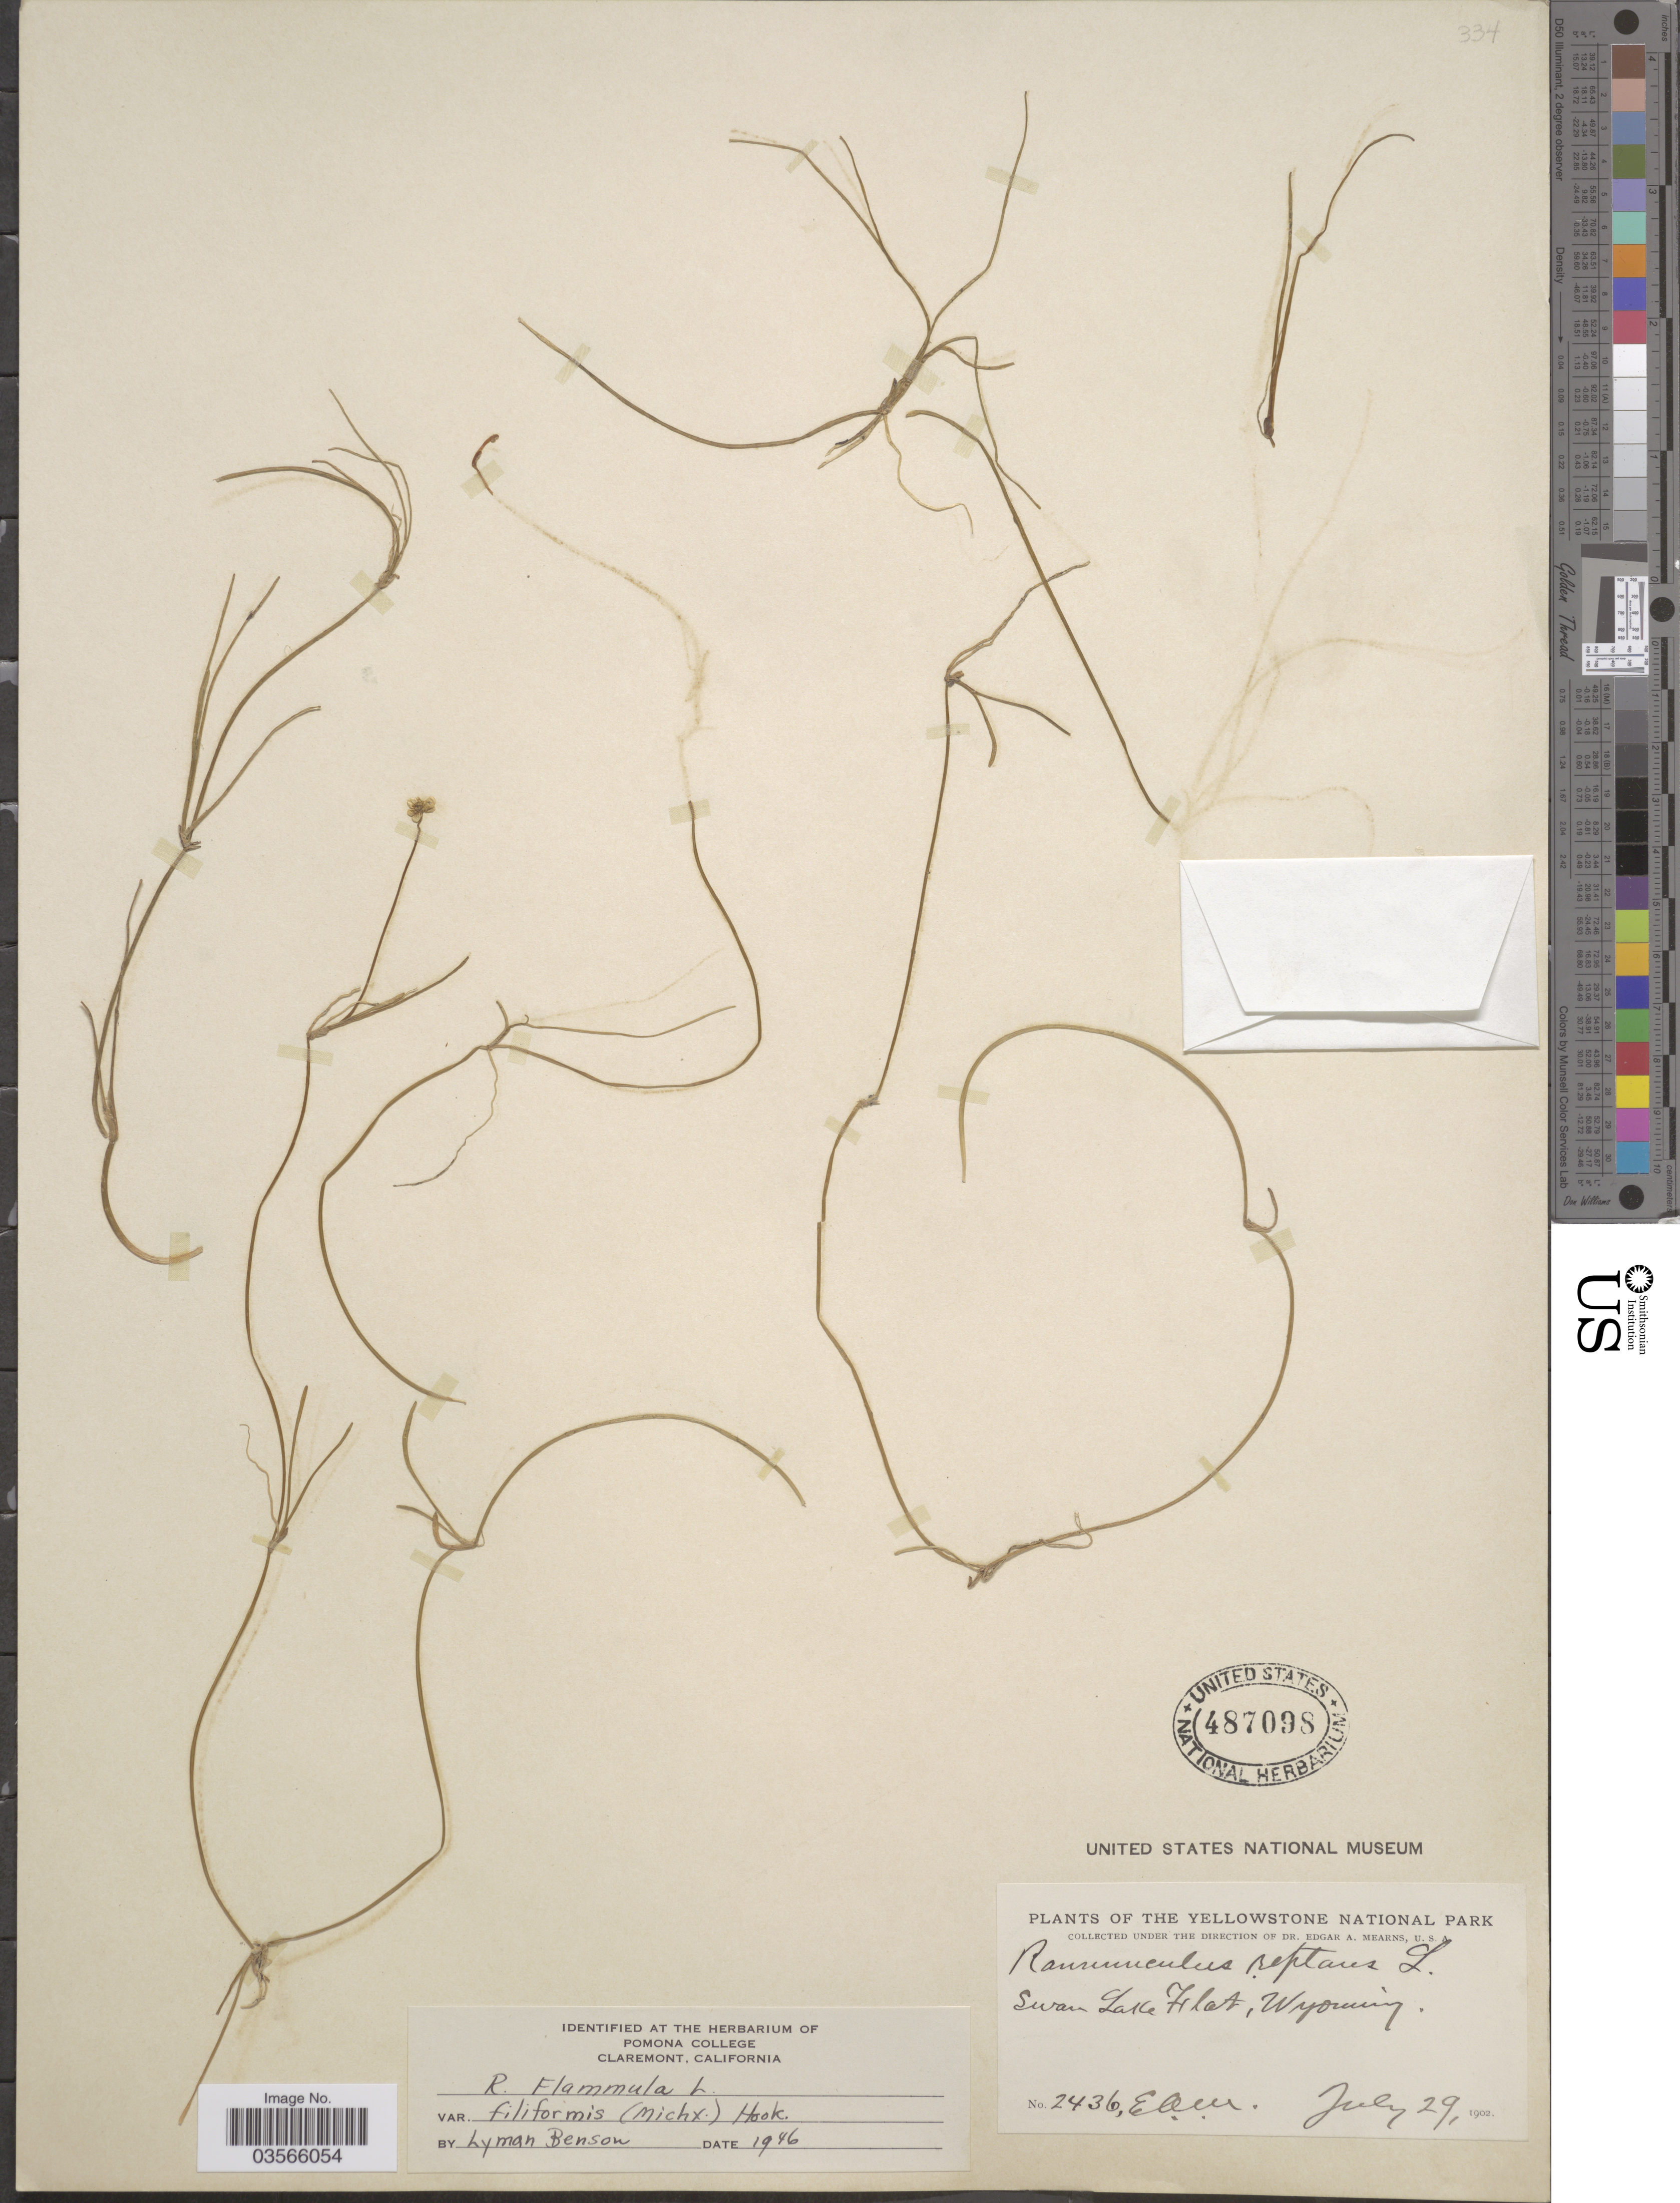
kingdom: Plantae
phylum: Tracheophyta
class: Magnoliopsida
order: Ranunculales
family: Ranunculaceae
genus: Ranunculus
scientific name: Ranunculus flammula var. filiformis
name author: (Michx.) Hook.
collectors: E. A. Mearns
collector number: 2436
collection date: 1902-07-29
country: United States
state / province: Wyoming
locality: The Yellowstone National Park. Swan Lake Flat.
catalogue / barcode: US 487098